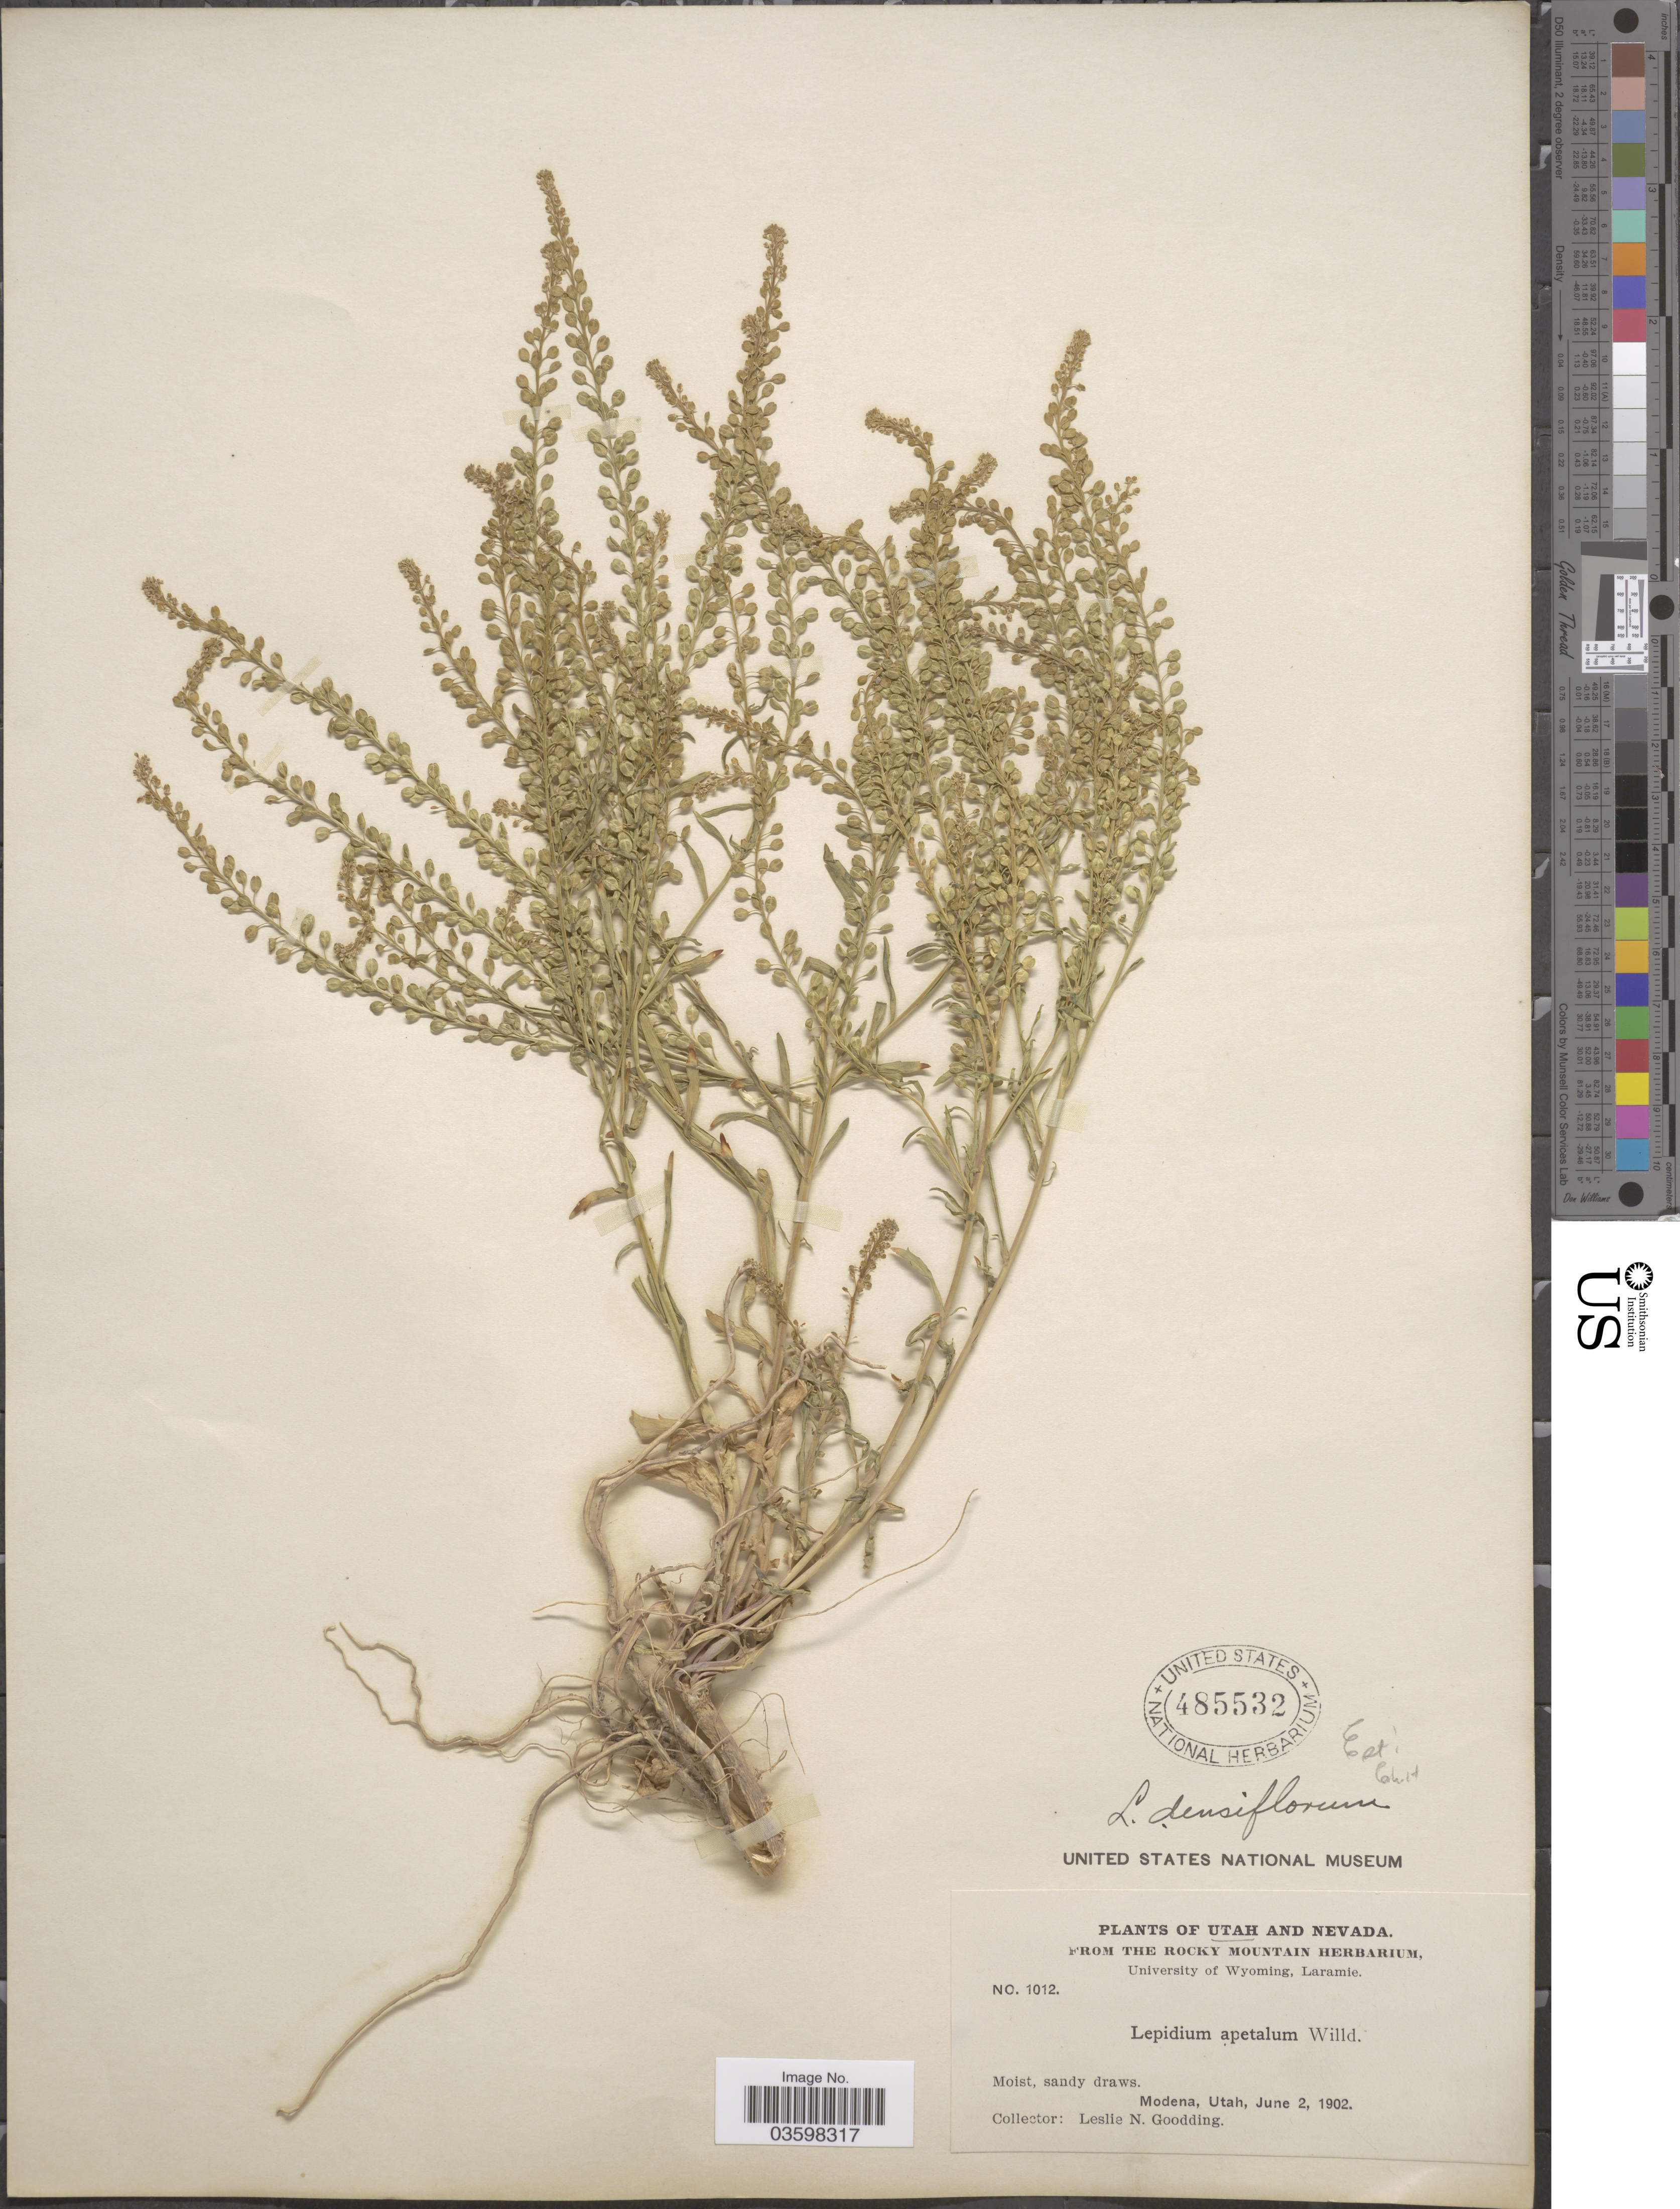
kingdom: Plantae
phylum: Tracheophyta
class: Magnoliopsida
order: Brassicales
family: Brassicaceae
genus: Lepidium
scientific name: Lepidium densiflorum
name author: Schrad.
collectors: L. N. Goodding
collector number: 1012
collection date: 1902-06-02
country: United States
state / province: Utah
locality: Modena.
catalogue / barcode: US 485532